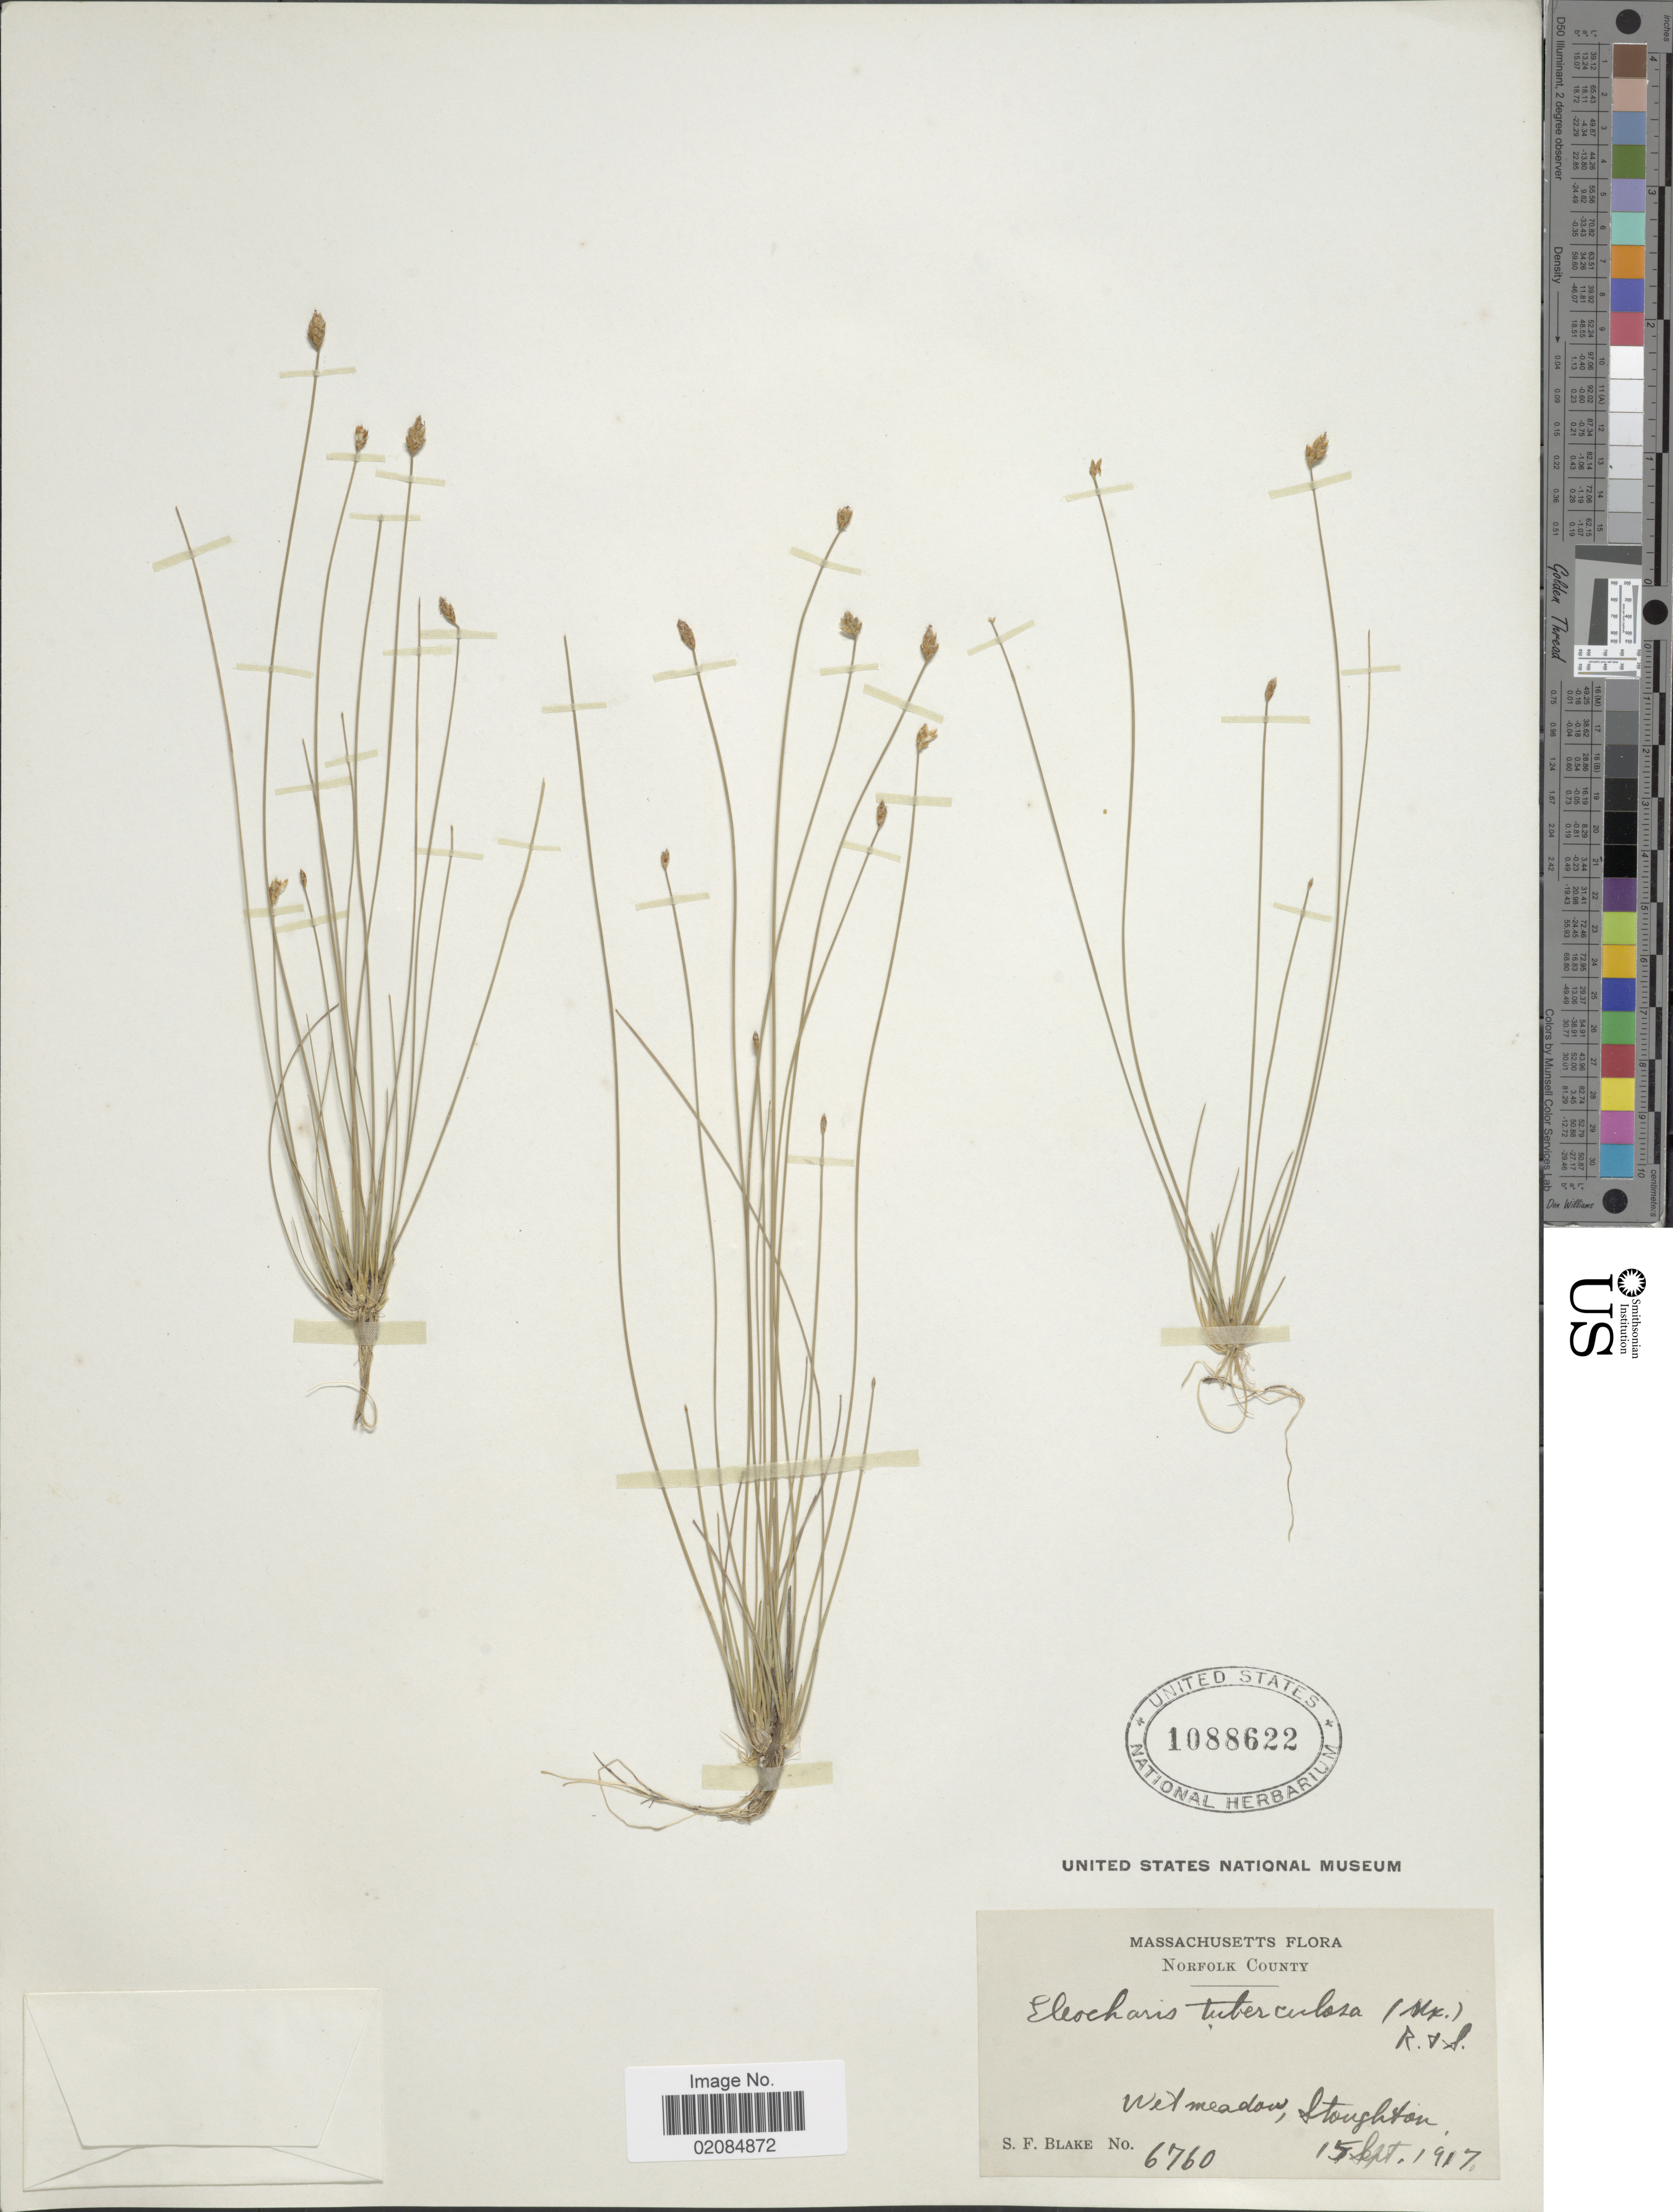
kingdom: Plantae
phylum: Tracheophyta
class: Liliopsida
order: Poales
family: Cyperaceae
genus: Eleocharis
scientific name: Eleocharis tuberculosa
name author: (Michx.) Roem. & Schult.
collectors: S. Blake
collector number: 6760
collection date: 1917-09-15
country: United States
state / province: Massachusetts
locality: Norfolk County. Wet meadow, Stoughton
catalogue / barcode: US 1088622